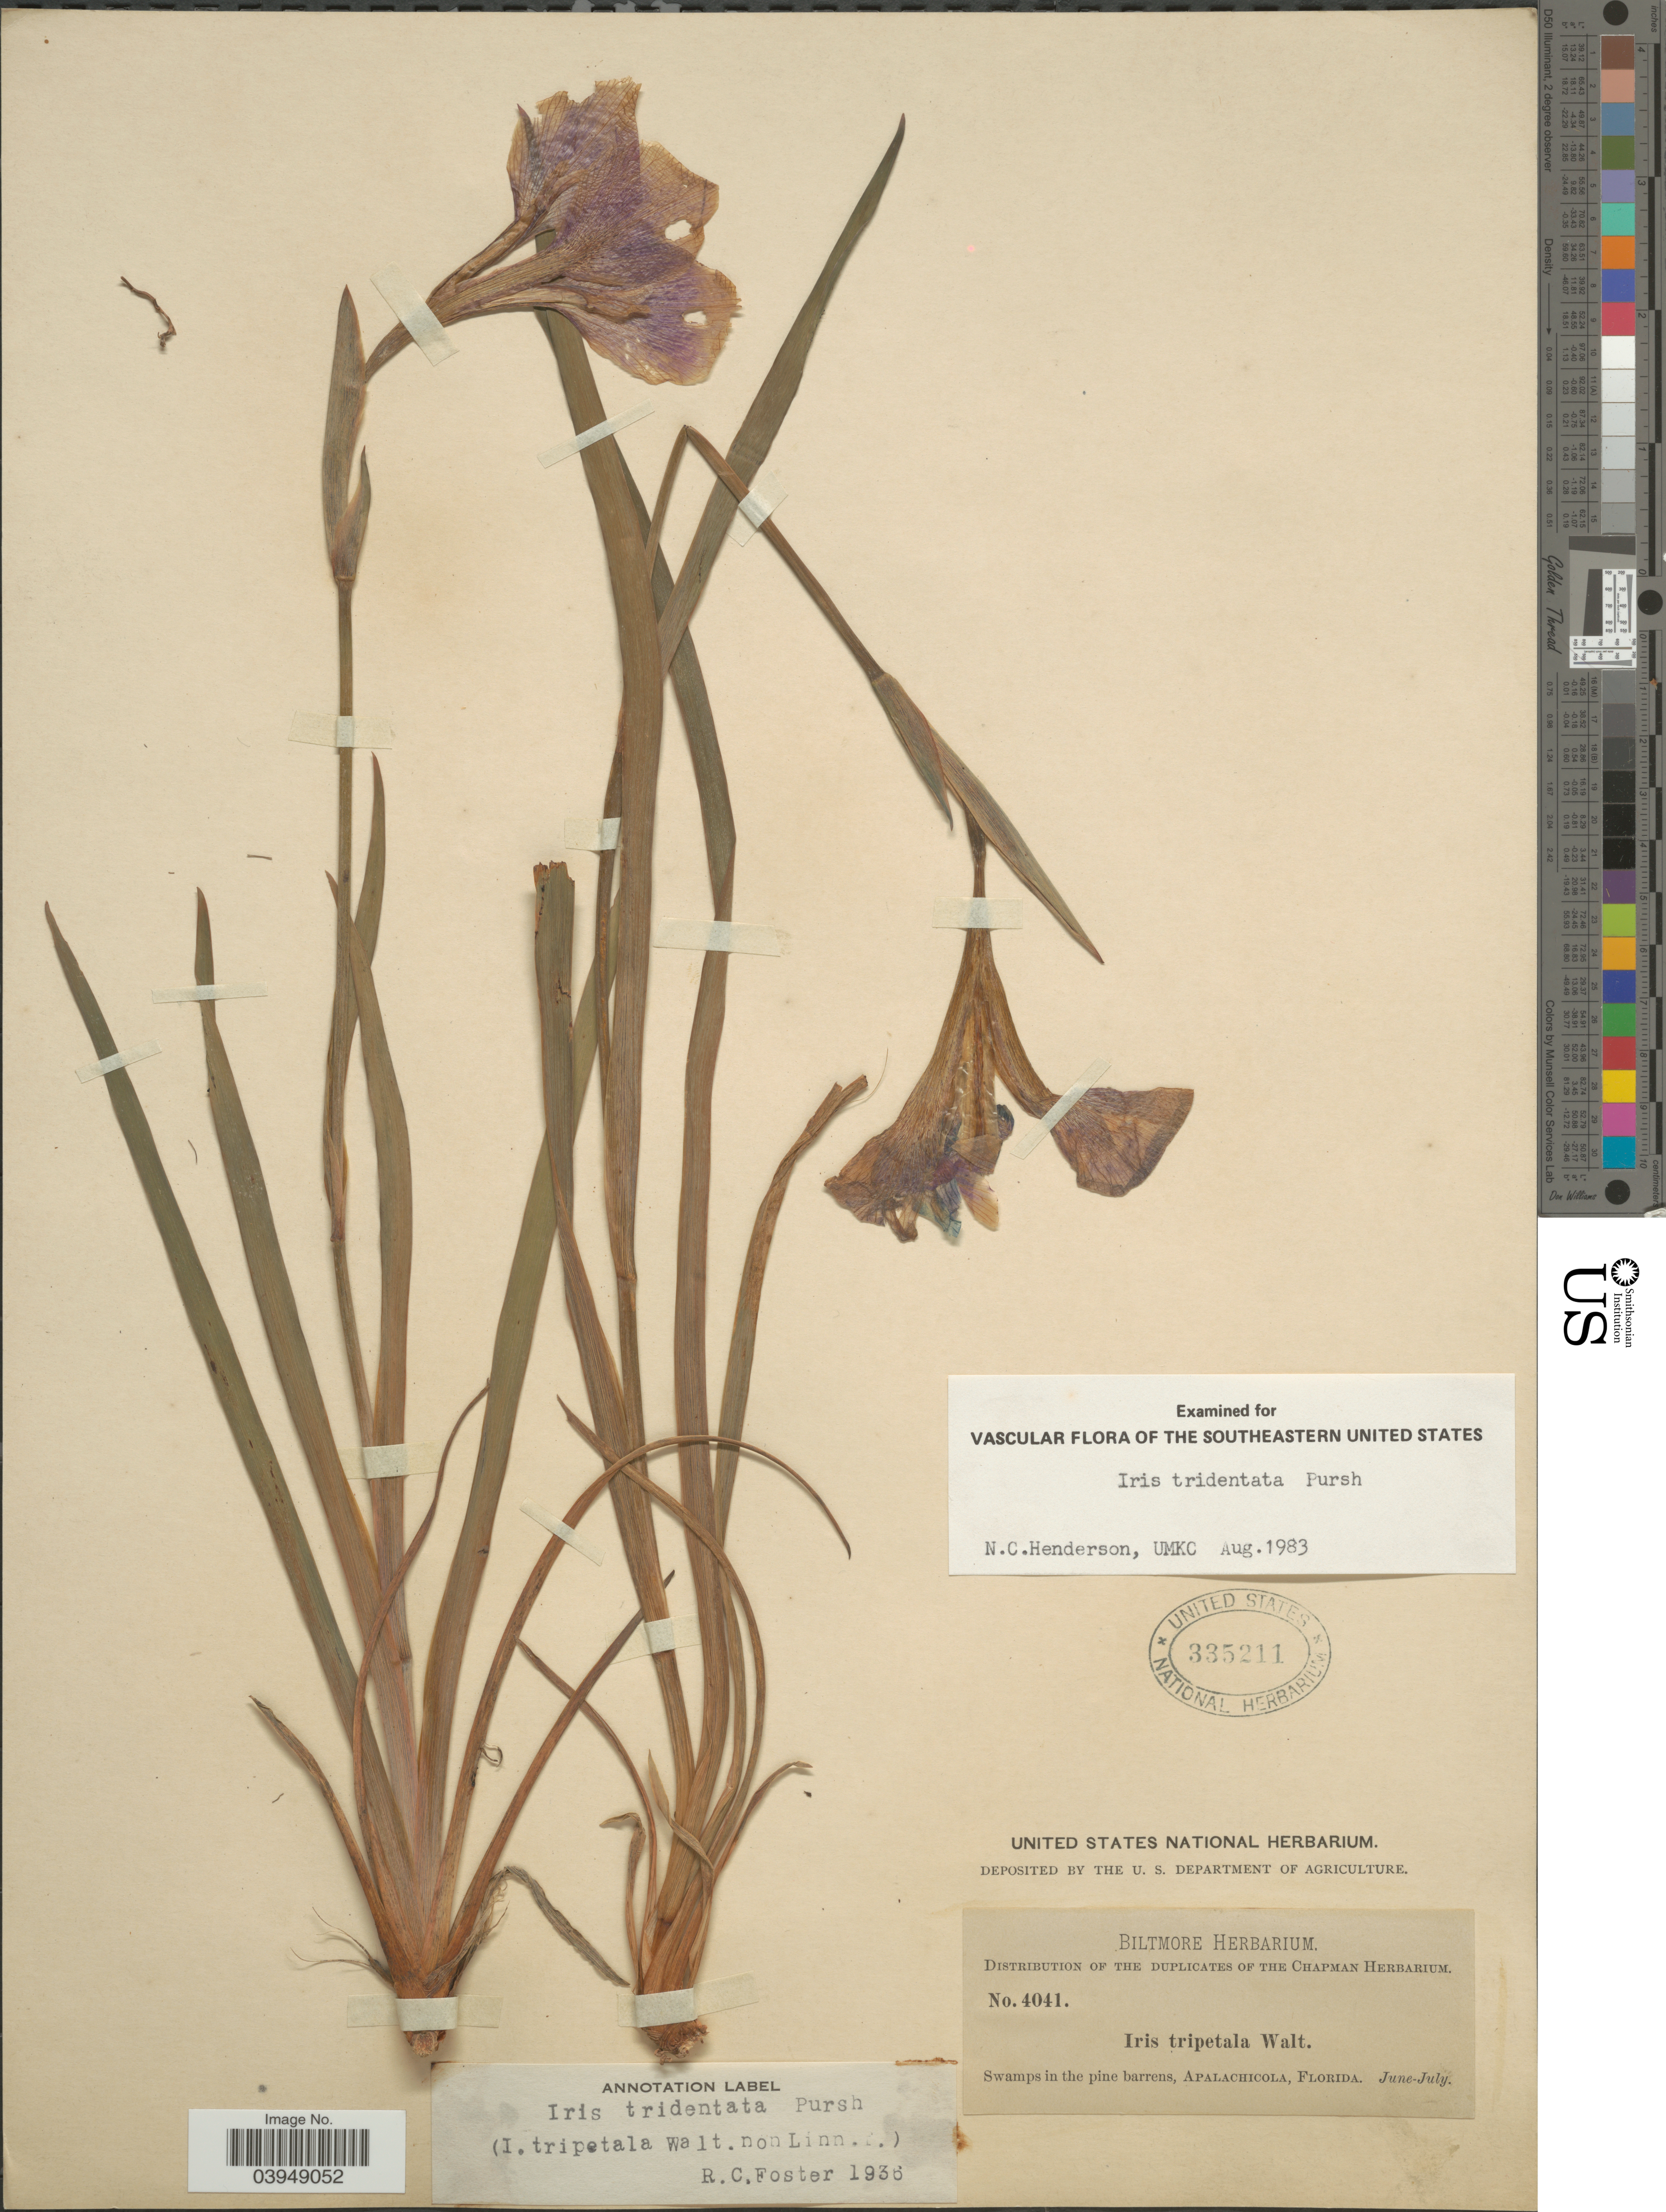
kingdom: Plantae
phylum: Tracheophyta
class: Liliopsida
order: Asparagales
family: Iridaceae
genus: Iris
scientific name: Iris tridentata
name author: Pursh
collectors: ex herb. Biltmore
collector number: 4041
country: United States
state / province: Florida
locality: Swamps in the pine barrens, Apalachicola.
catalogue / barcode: US 335211